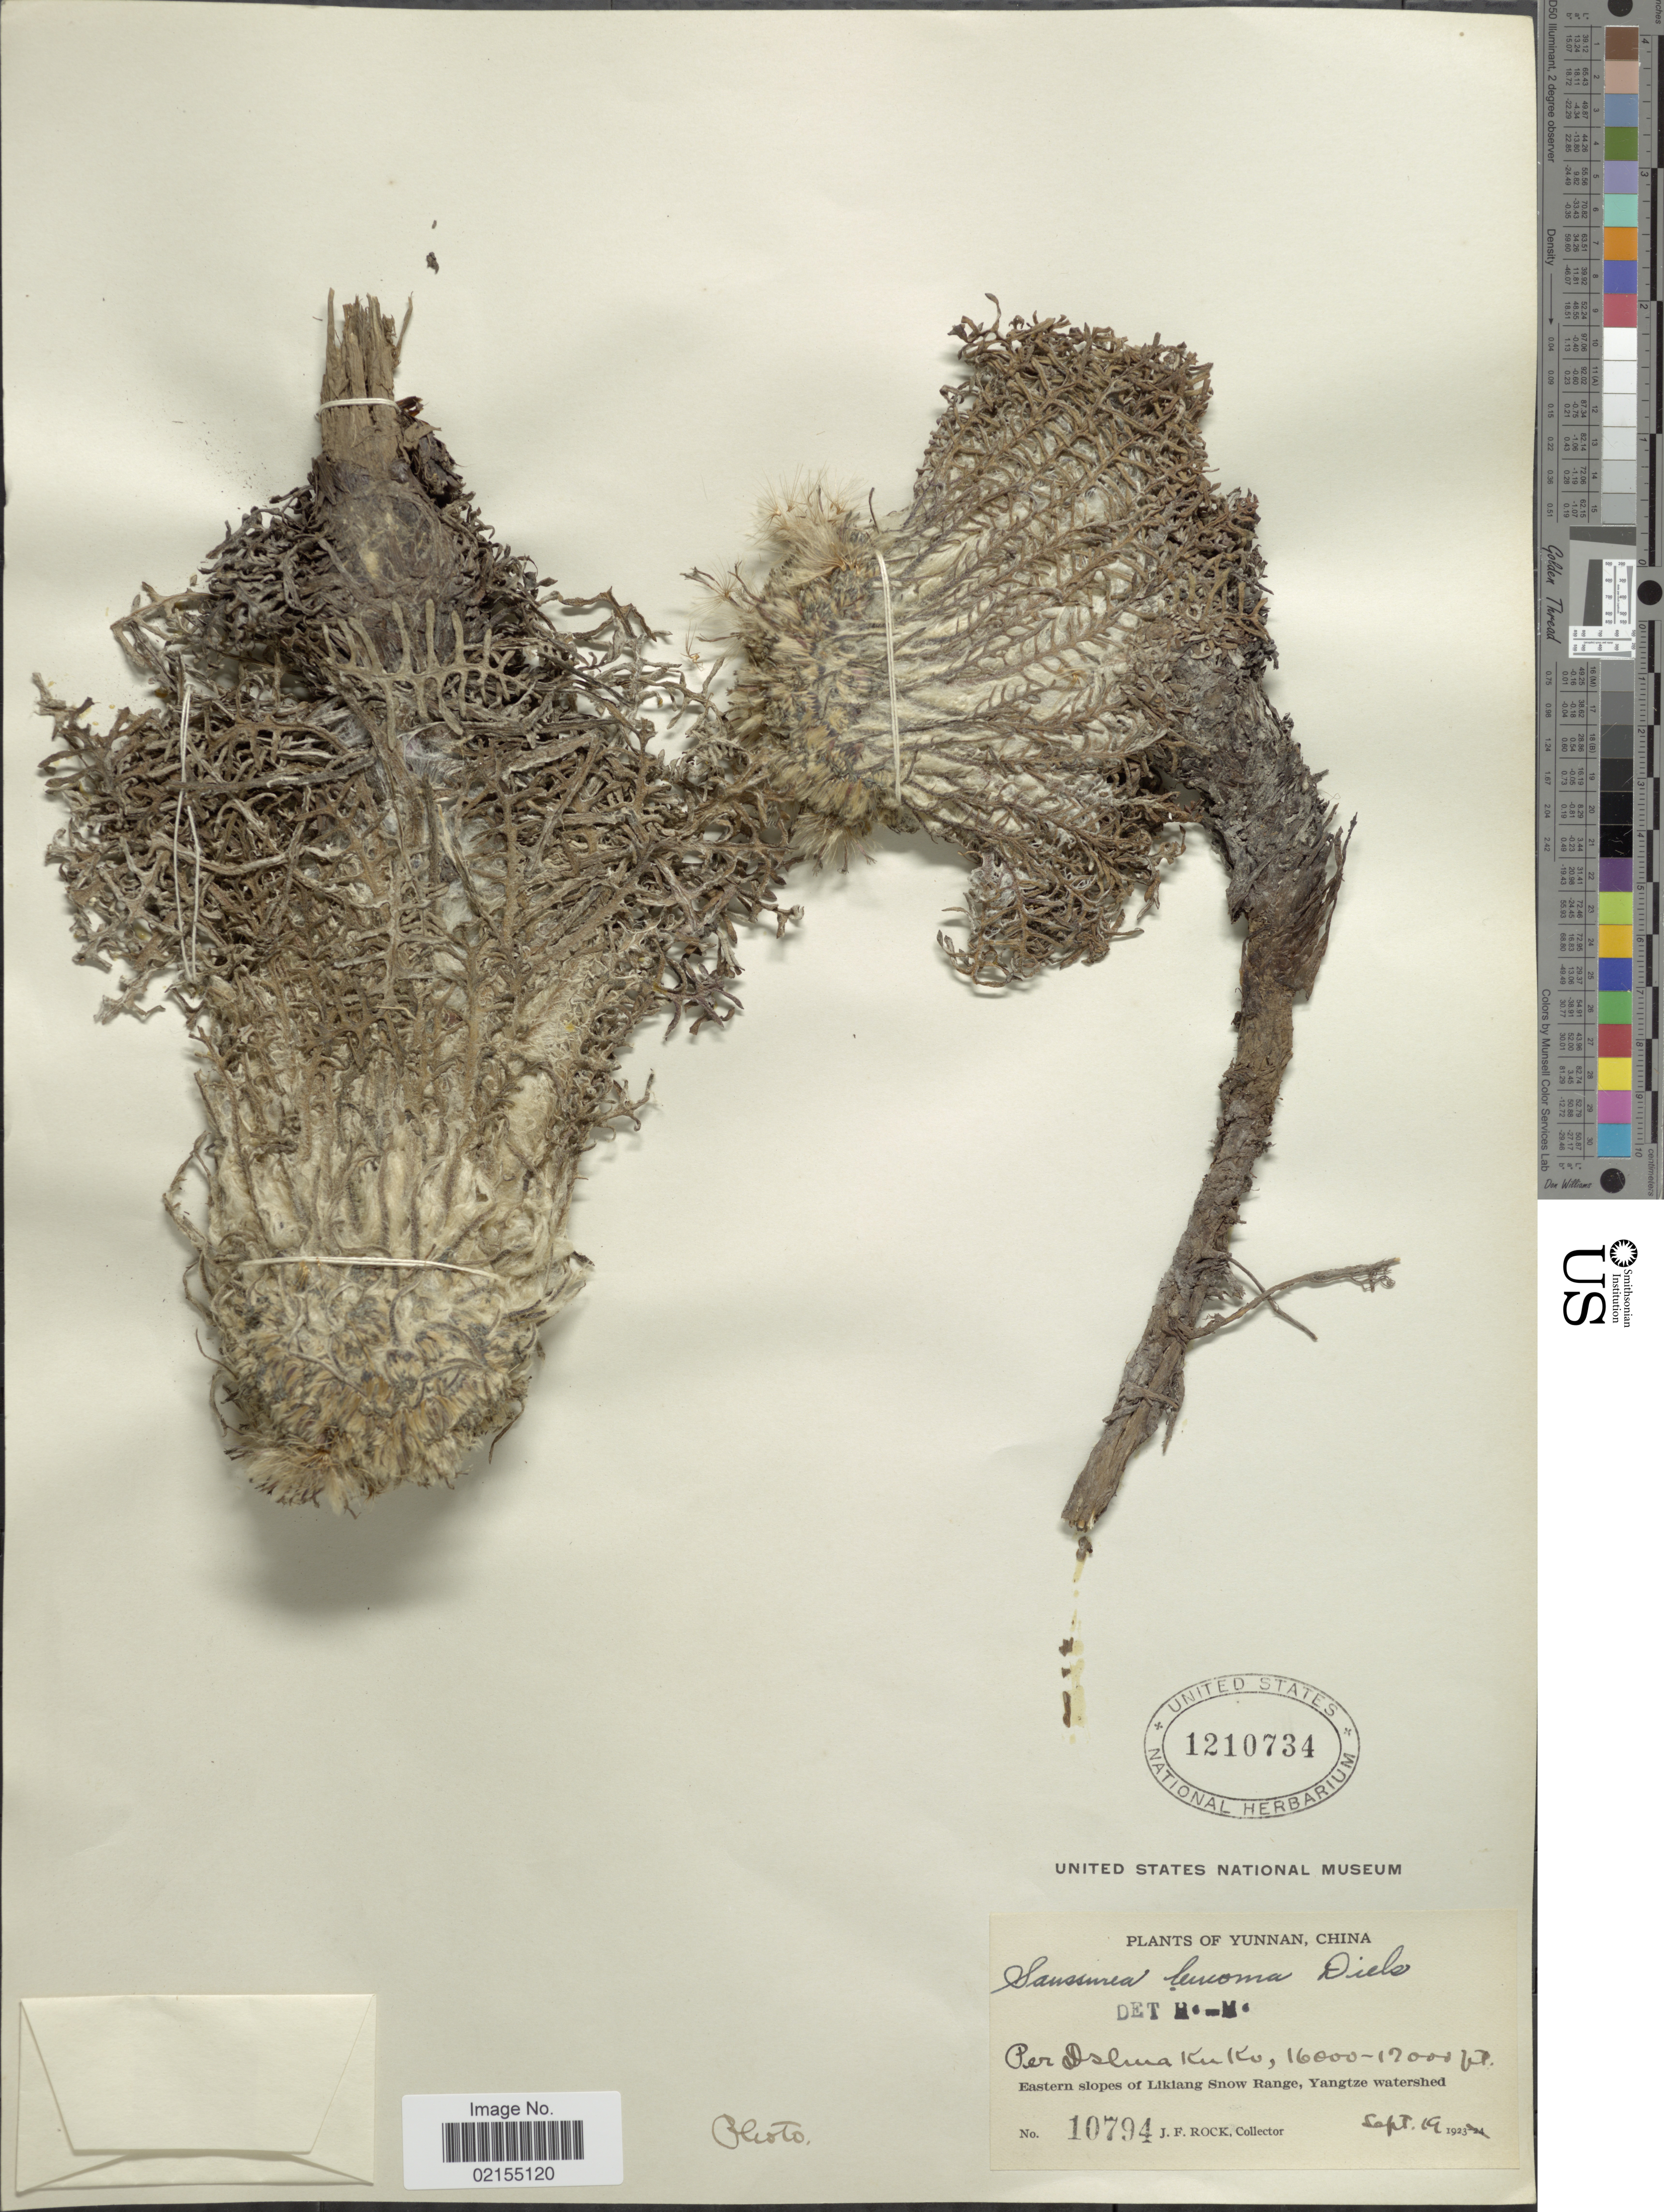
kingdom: Plantae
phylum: Tracheophyta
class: Magnoliopsida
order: Asterales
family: Asteraceae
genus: Saussurea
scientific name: Saussurea leucoma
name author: Diels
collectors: J. Rock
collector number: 10794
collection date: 1923-09-19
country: China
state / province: Yunnan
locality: Yunnan, China, Per Dshua Ku Ku, eastern slopes of Likiang Snow Range, Yangtze watershed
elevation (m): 4877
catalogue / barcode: US 1210734